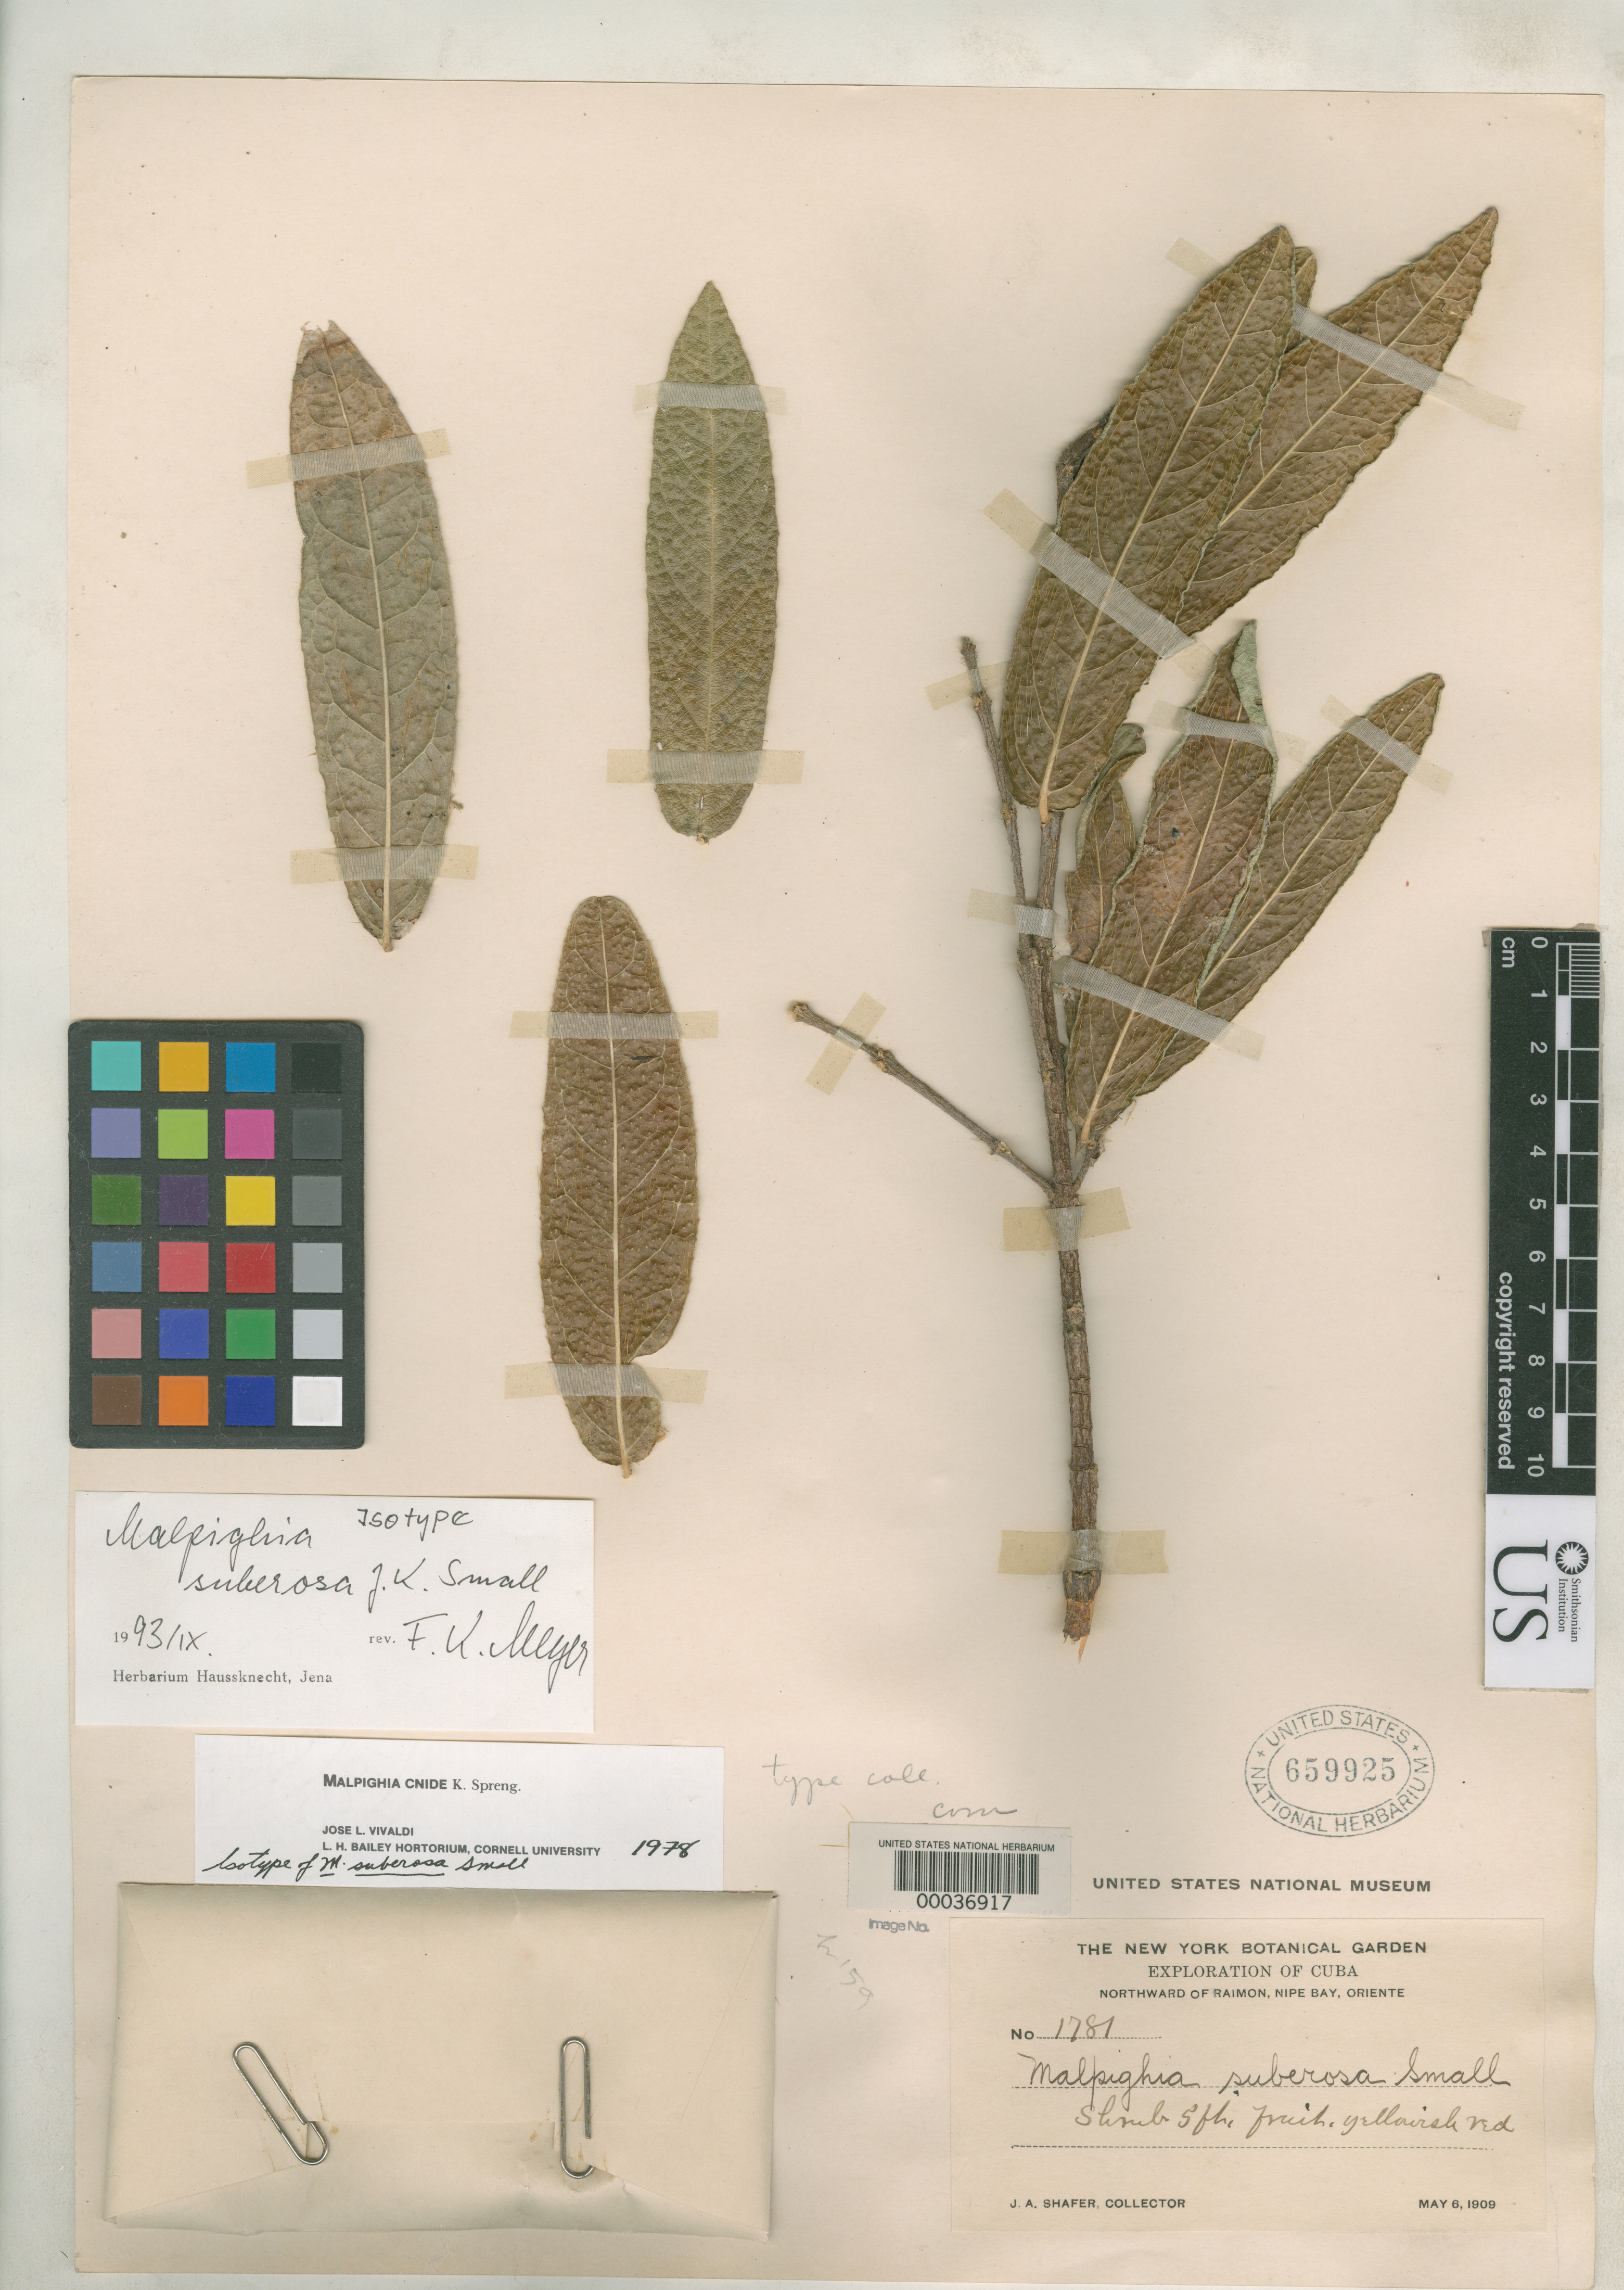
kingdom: Plantae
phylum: Tracheophyta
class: Magnoliopsida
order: Malpighiales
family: Malpighiaceae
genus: Malpighia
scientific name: Malpighia suberosa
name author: Small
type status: Isotype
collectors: J. A. Shafer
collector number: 1781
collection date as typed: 06 May 1908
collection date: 1908-05-06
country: Cuba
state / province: Oriente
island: Greater Antilles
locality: Northward of Raimon, Nipe Bay.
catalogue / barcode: US 659925